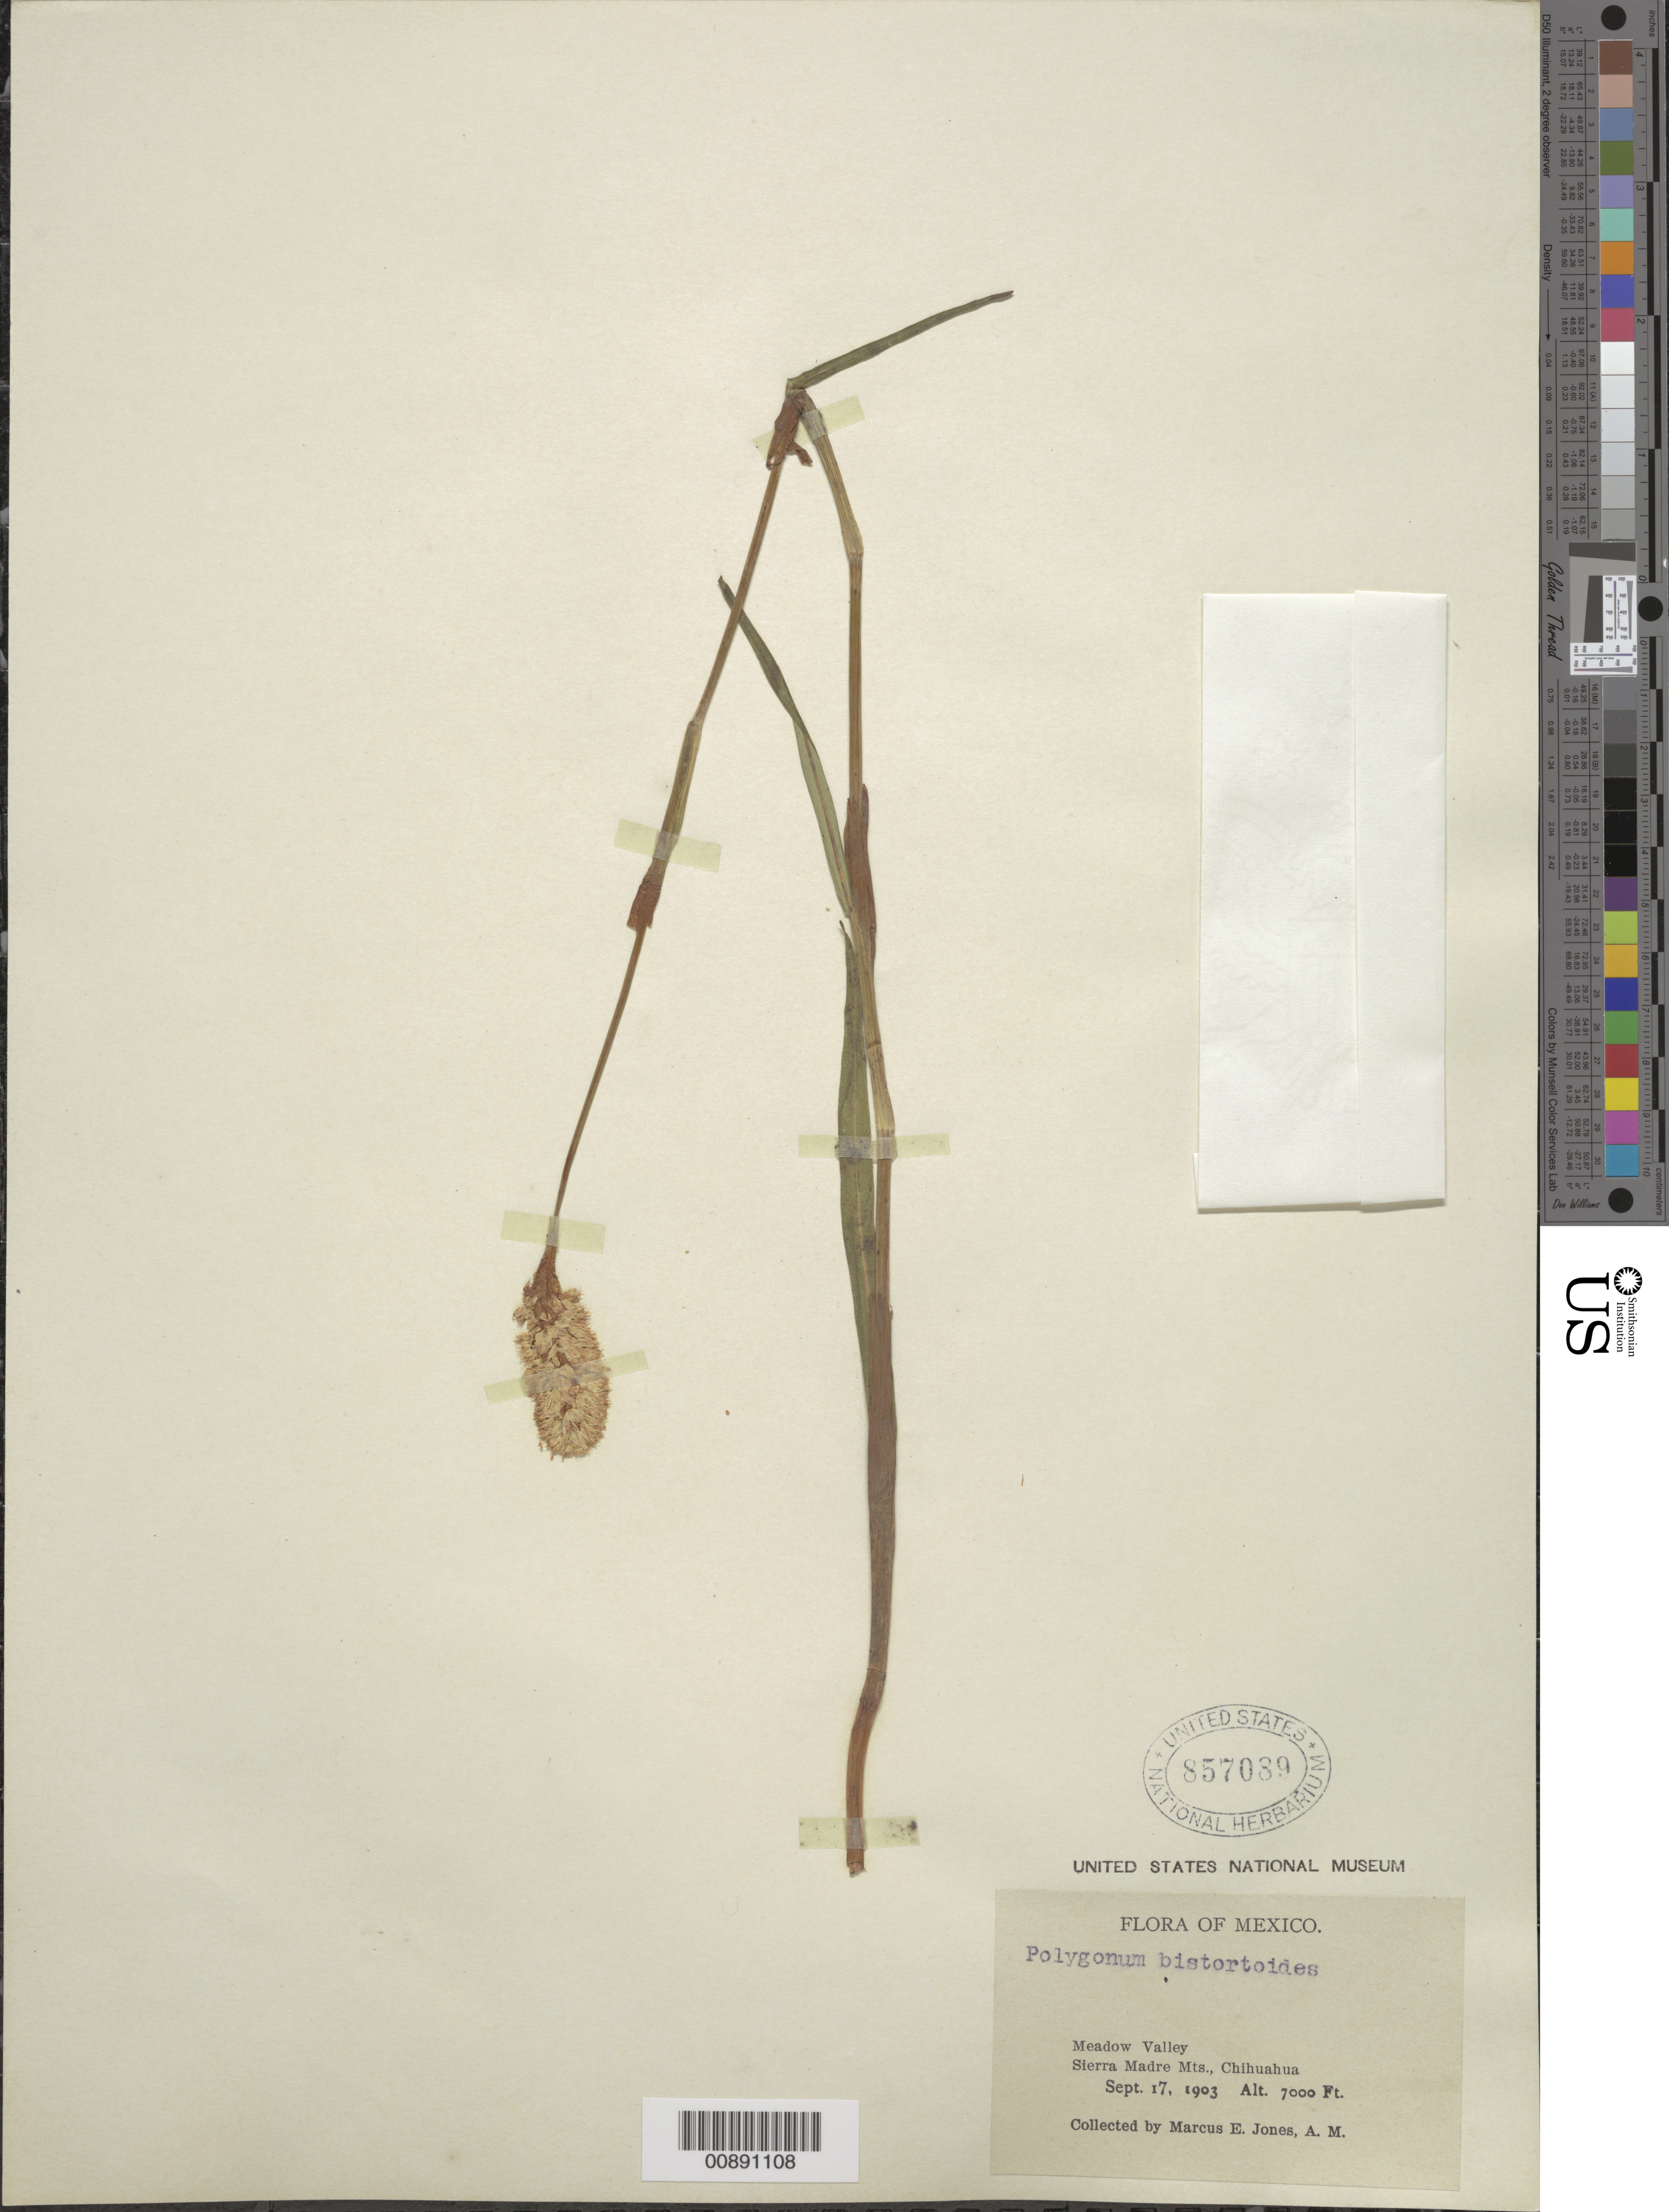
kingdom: Plantae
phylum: Tracheophyta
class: Magnoliopsida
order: Caryophyllales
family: Polygonaceae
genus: Bistorta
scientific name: Bistorta bistortoides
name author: (Pursh) Small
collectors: M. E. Jones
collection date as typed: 17 Sep 1903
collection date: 1903-09-17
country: Mexico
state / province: Chihuahua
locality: Meadow Valley. Sierra Madre Mts., Chihuahua.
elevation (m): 2134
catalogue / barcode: US 857089